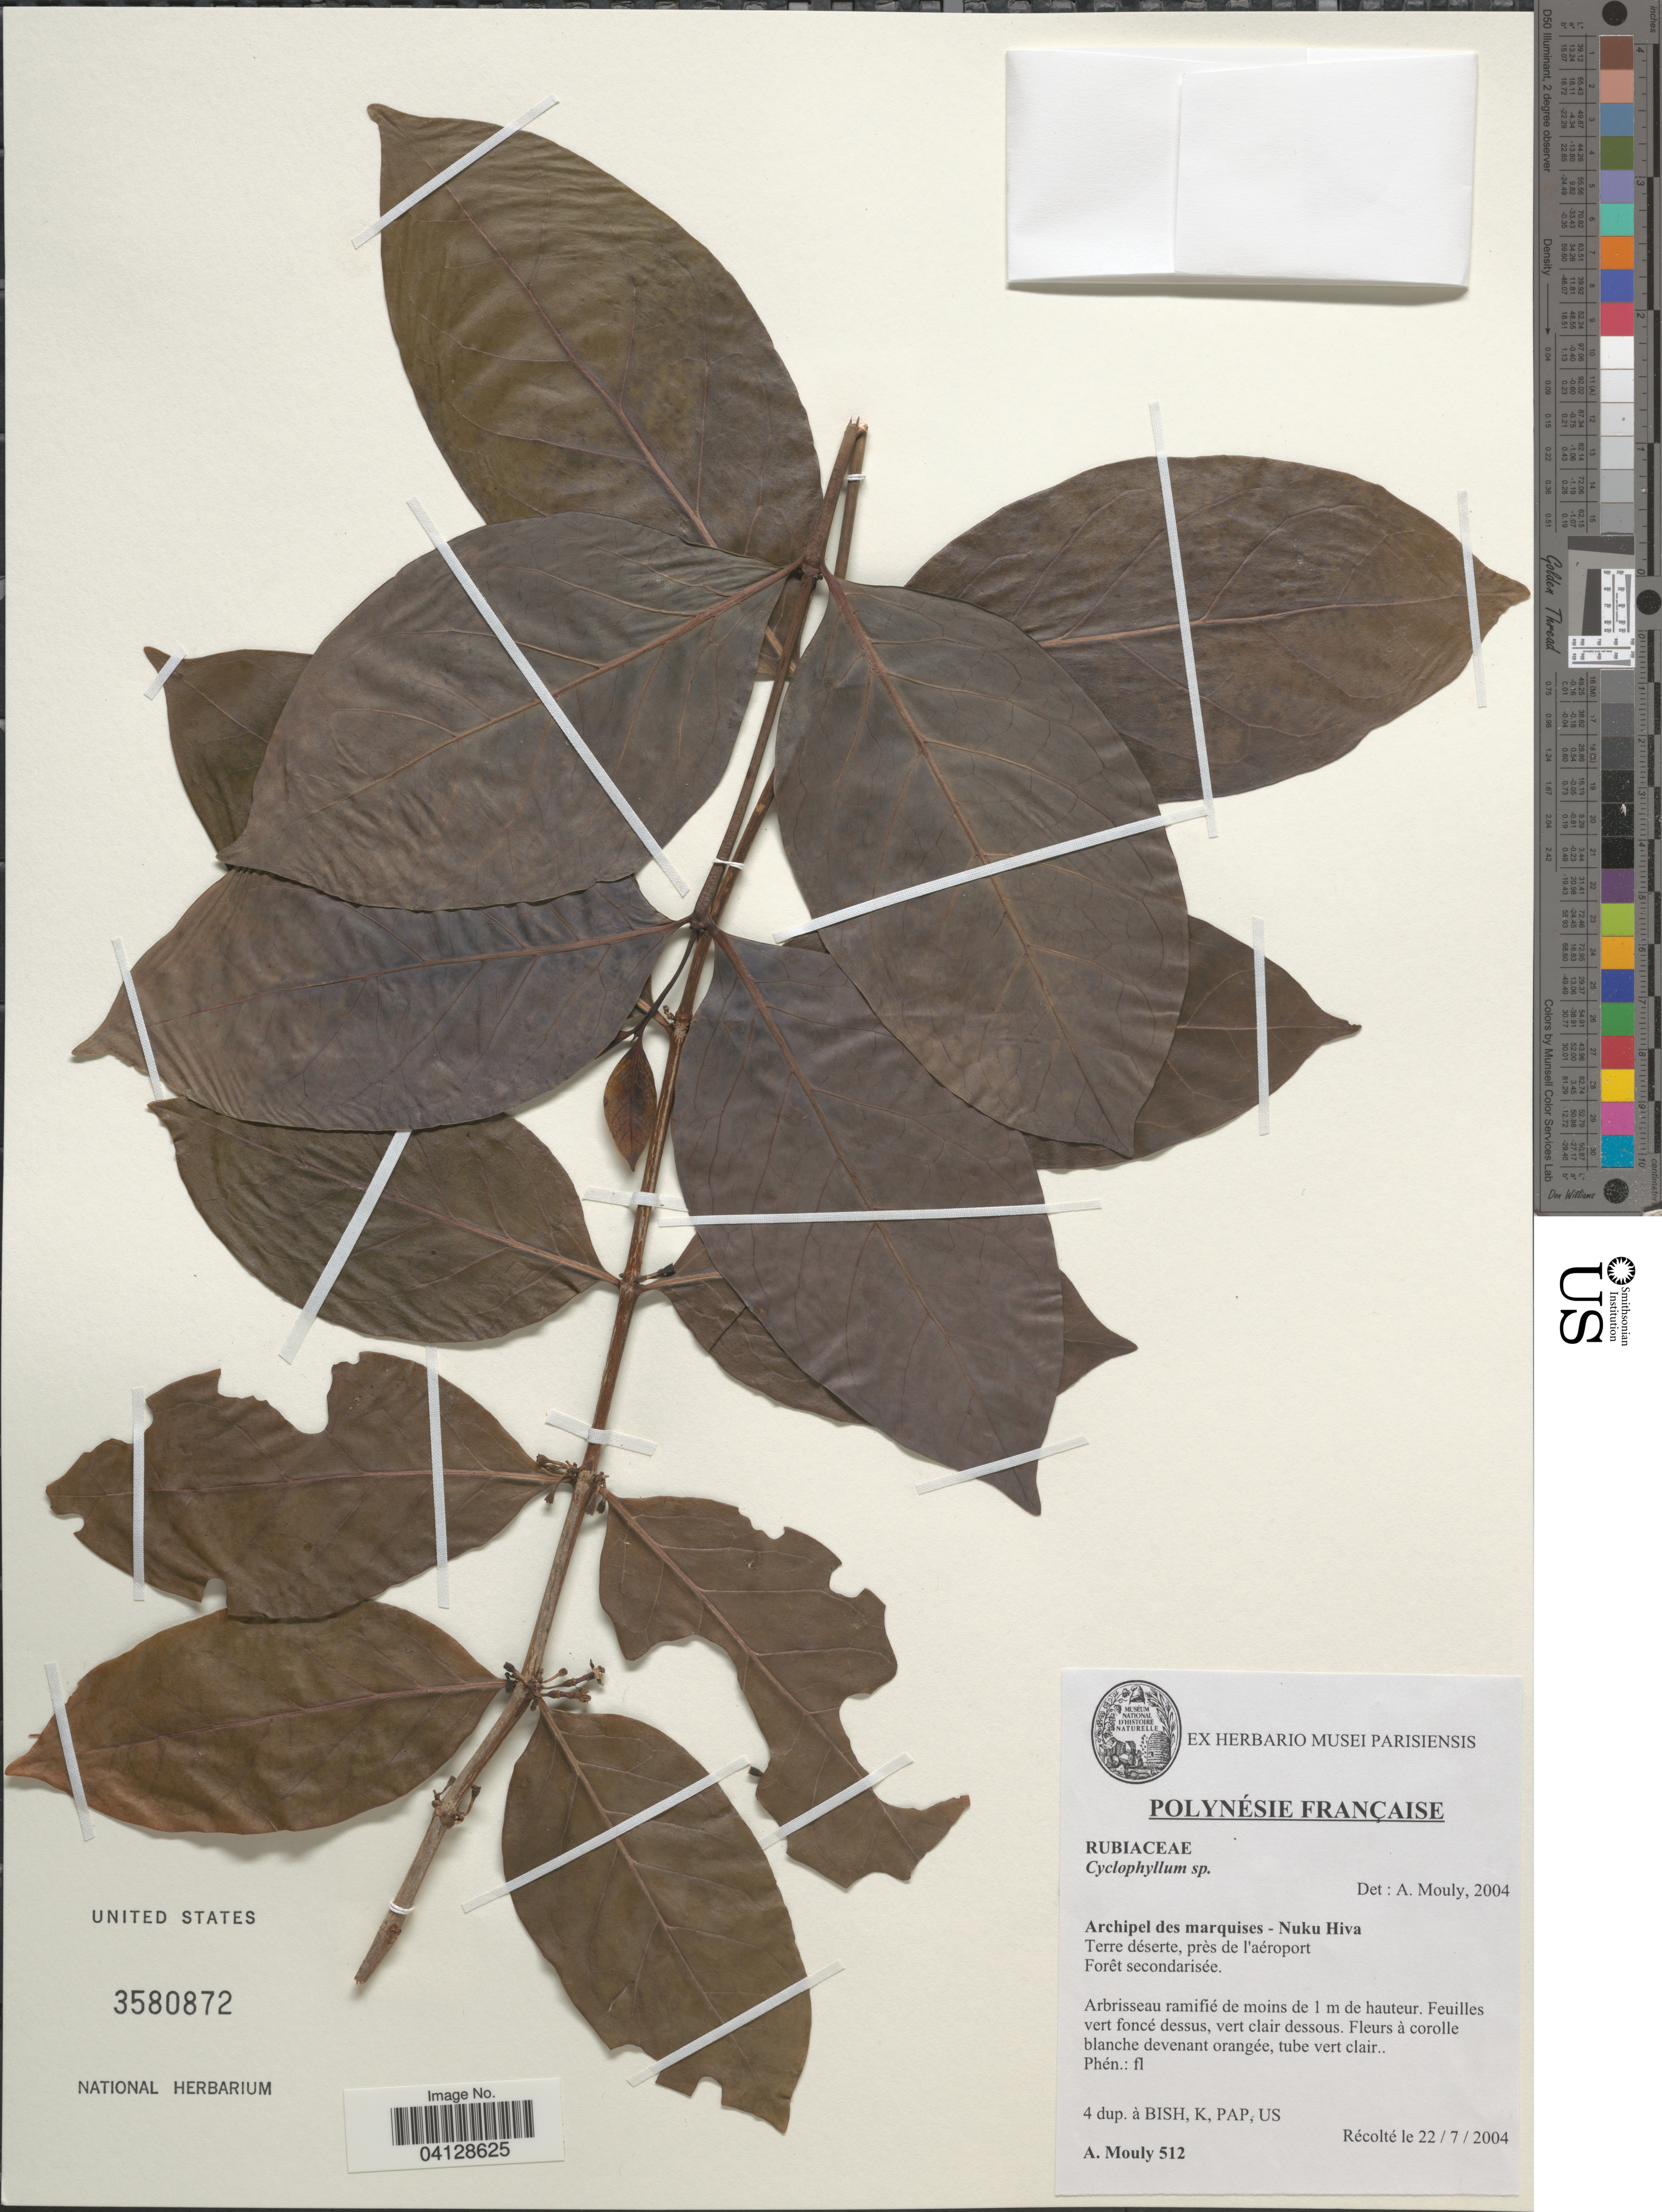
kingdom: Plantae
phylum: Tracheophyta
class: Magnoliopsida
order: Gentianales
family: Rubiaceae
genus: Cyclophyllum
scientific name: Cyclophyllum sp.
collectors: A. Mouly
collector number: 512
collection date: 2004-07-22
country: French Polynesia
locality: Polynésie Française. Archipel des marquises - Nuku Hiva. Terre déserte, près de l'aéroport.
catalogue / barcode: US 3580872